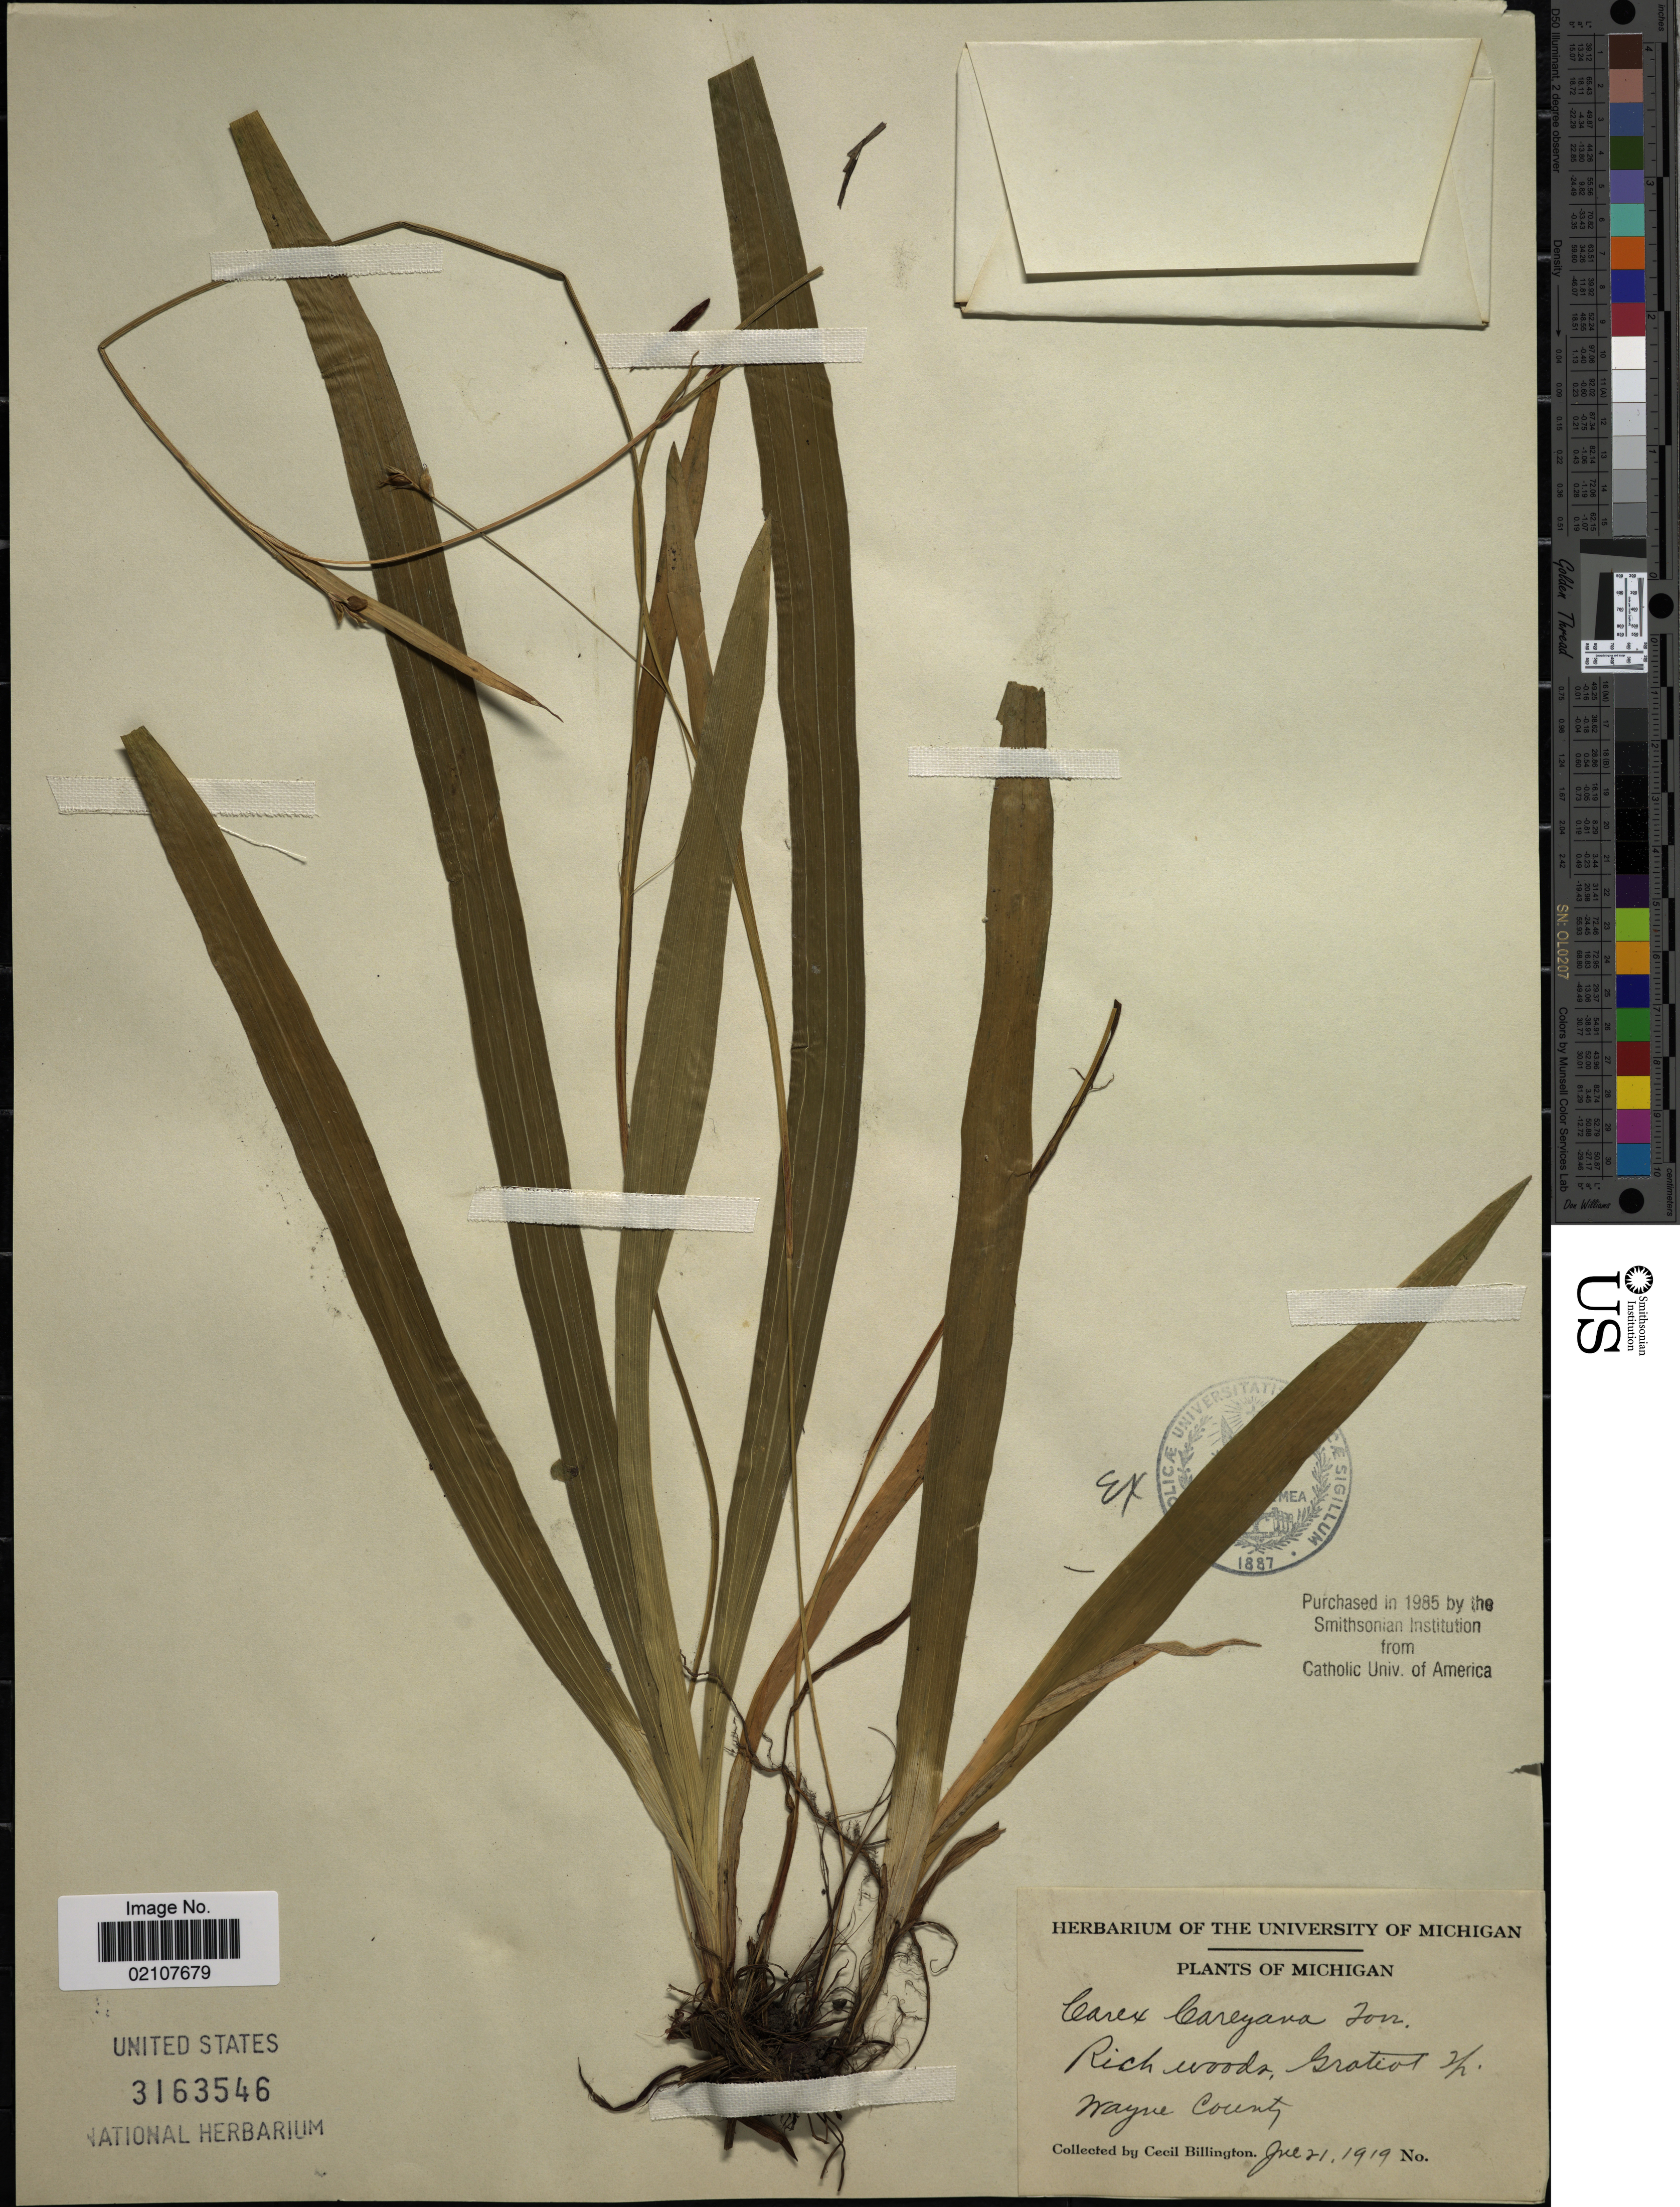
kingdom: Plantae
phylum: Tracheophyta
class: Liliopsida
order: Poales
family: Cyperaceae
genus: Carex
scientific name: Carex careyana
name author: Torr. ex Dewey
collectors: C. Billington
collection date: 1919-06-21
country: United States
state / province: Michigan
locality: Michigan, Rich woods, Gratiot Tp. Wayne County.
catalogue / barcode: US 3163546